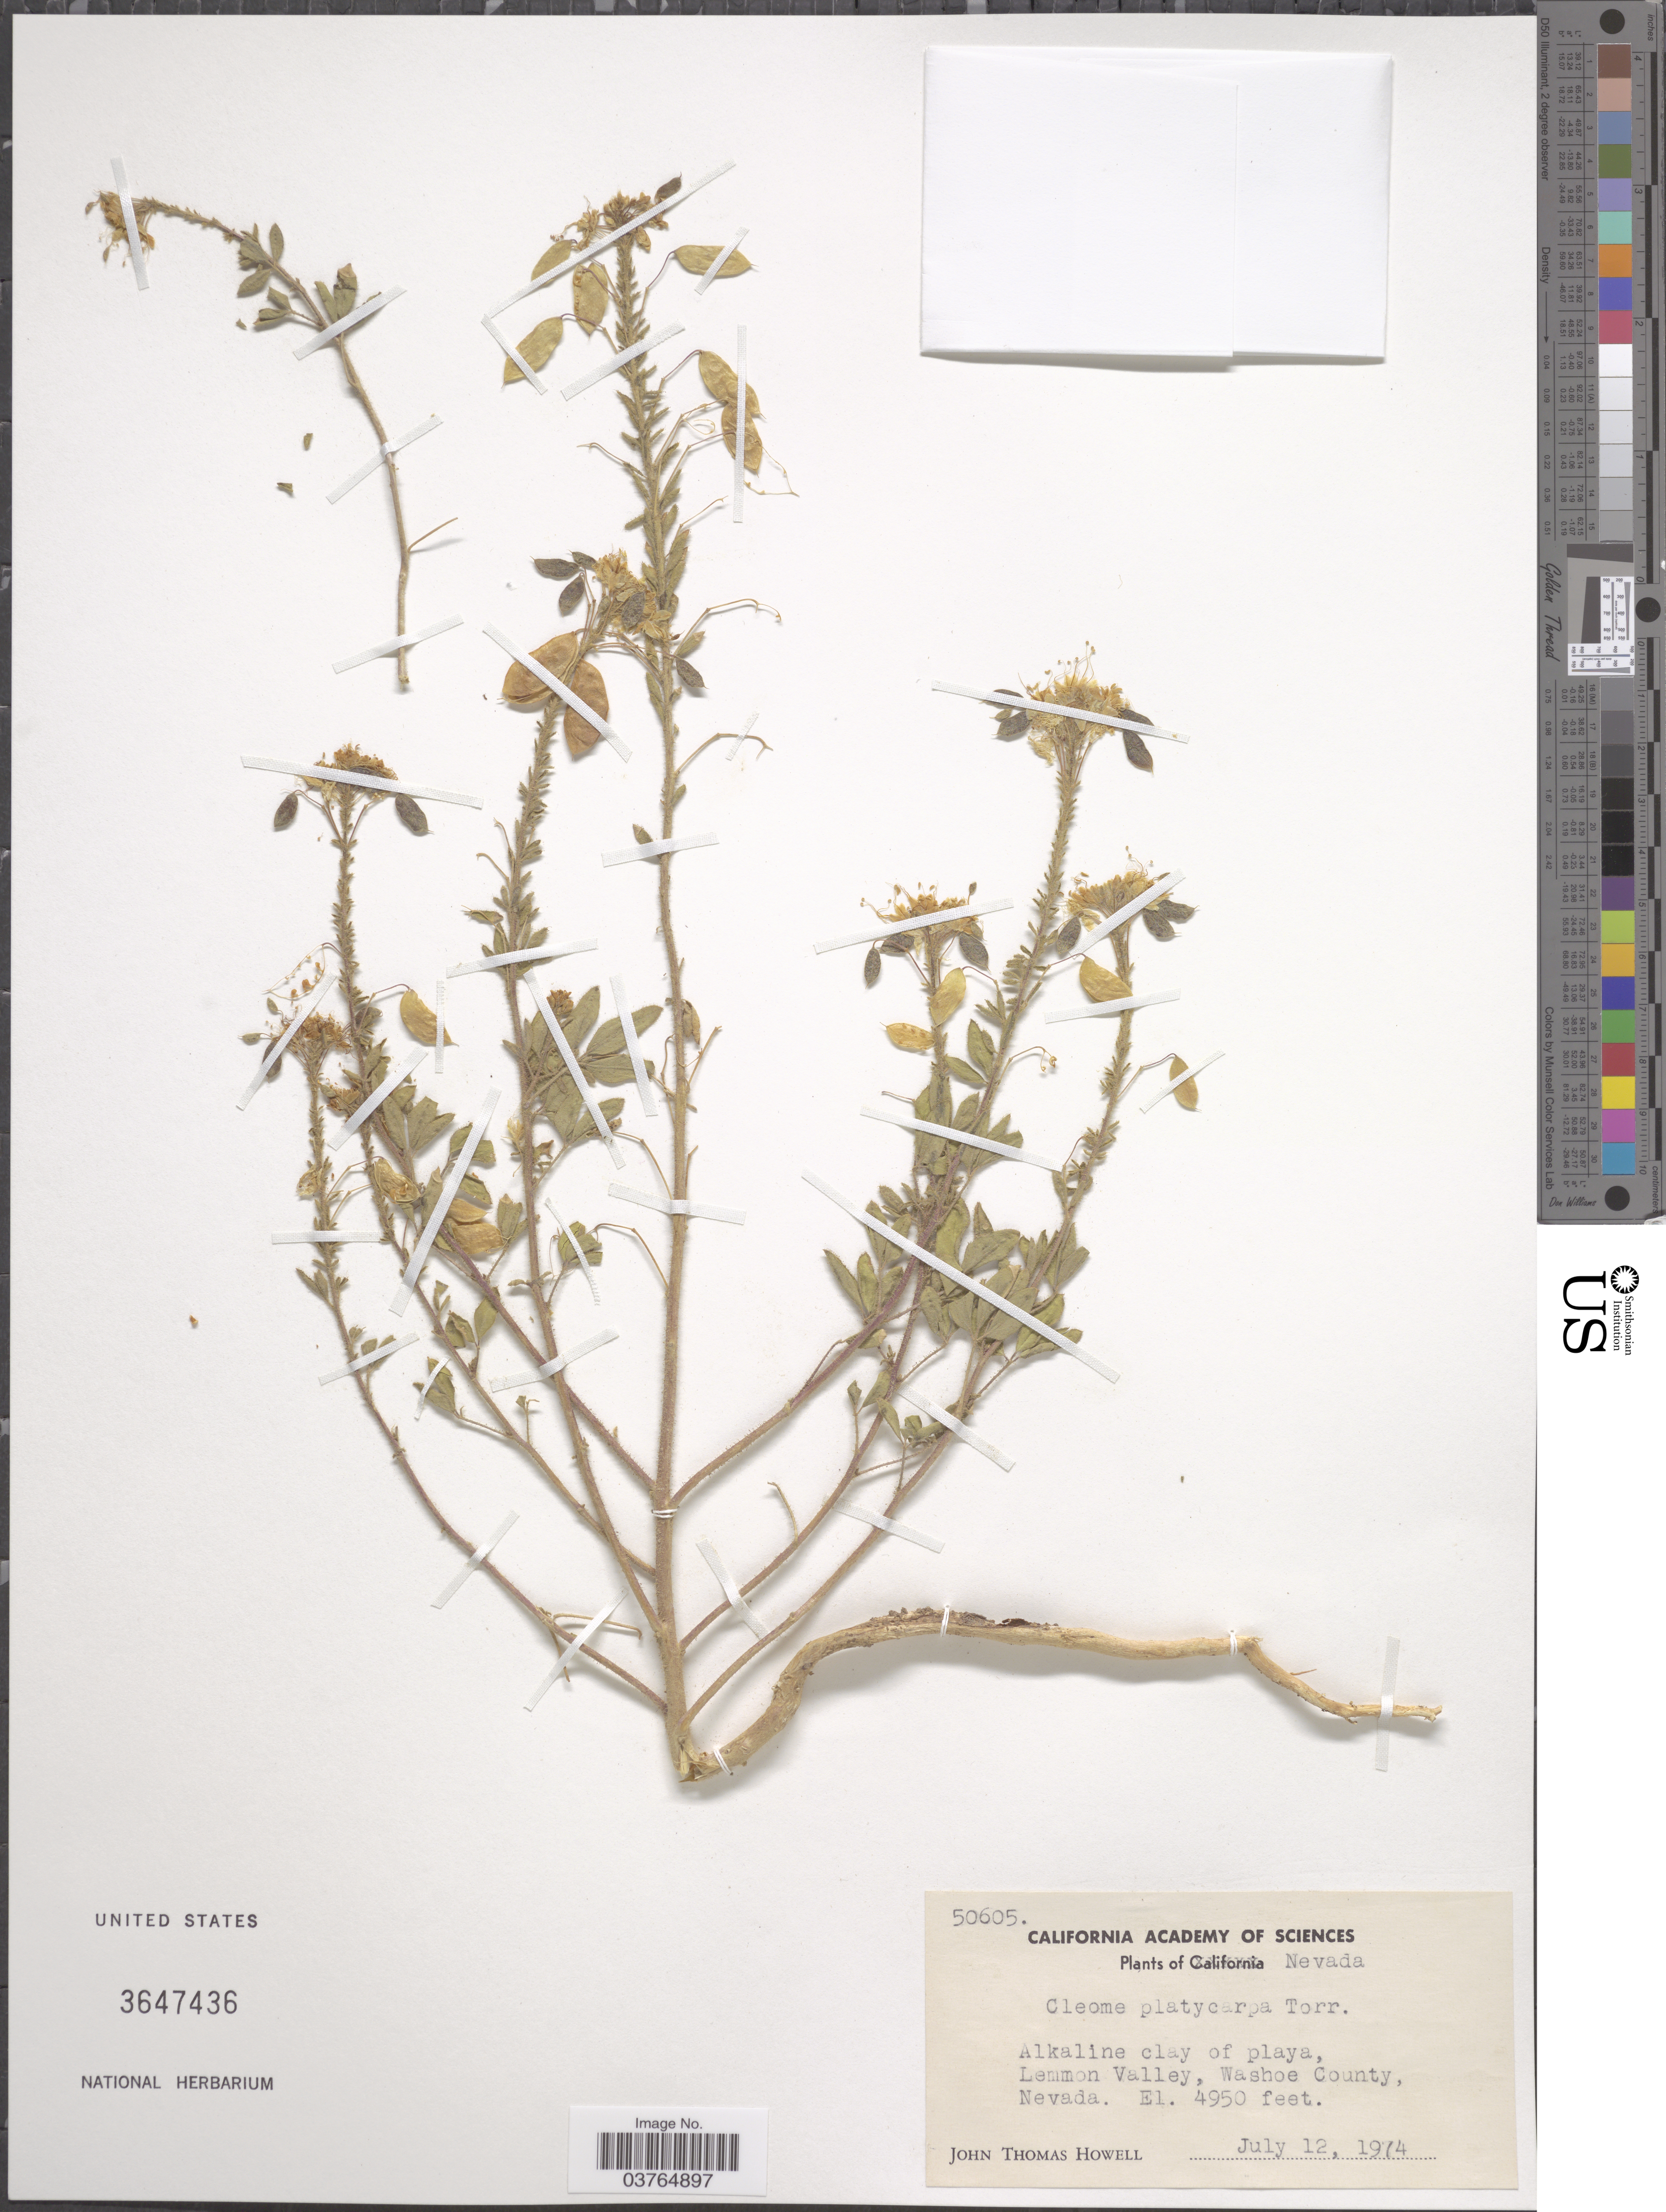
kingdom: Plantae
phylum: Tracheophyta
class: Magnoliopsida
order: Brassicales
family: Cleomaceae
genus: Cleomella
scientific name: Cleomella platycarpa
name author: (Torr.) Roalson & J.C. Hall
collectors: J. T. Howell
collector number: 50605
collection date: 1974-07-12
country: United States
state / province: Nevada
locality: Lemmon Valley, Washoe County.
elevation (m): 1509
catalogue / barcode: US 3647436